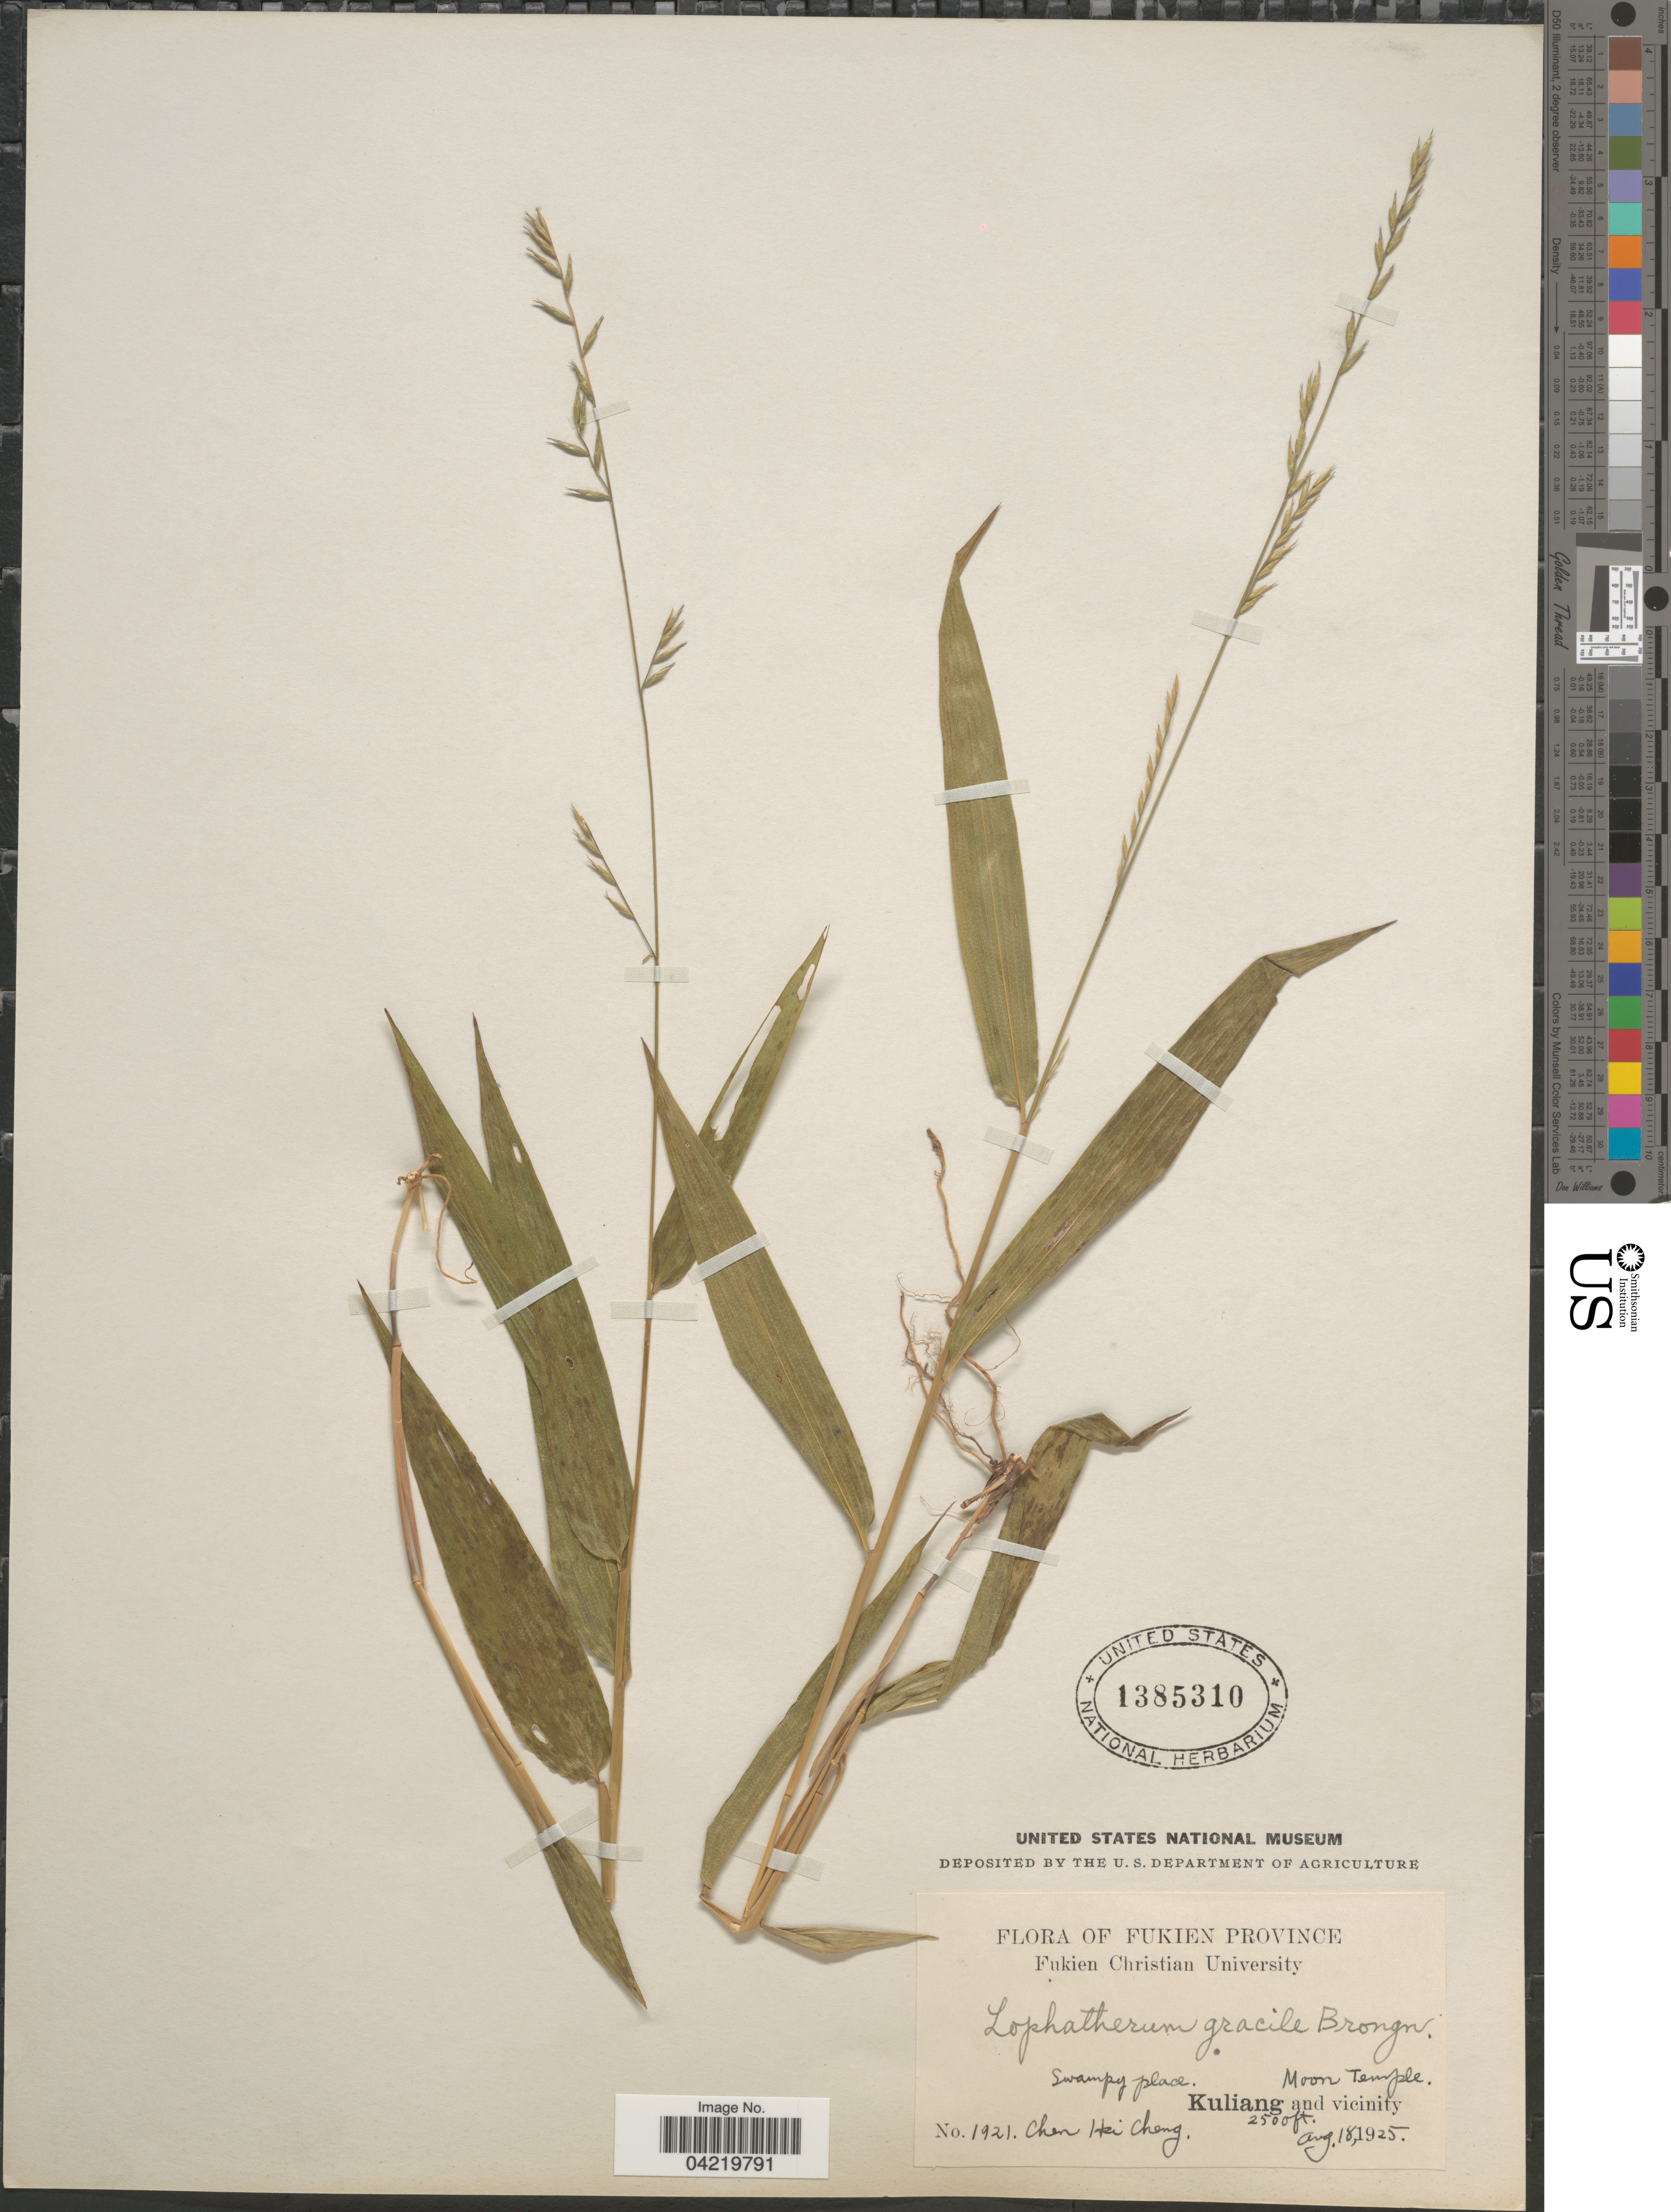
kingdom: Plantae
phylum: Tracheophyta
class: Liliopsida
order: Poales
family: Poaceae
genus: Lophatherum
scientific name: Lophatherum gracile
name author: Brongn.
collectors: Chen Hsi Cheng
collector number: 1921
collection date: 1925-08-18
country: China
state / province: Fujian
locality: Fukien Province. Swampy place. Moon Temple. Kuliang and vicinity.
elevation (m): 762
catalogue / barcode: US 1385310